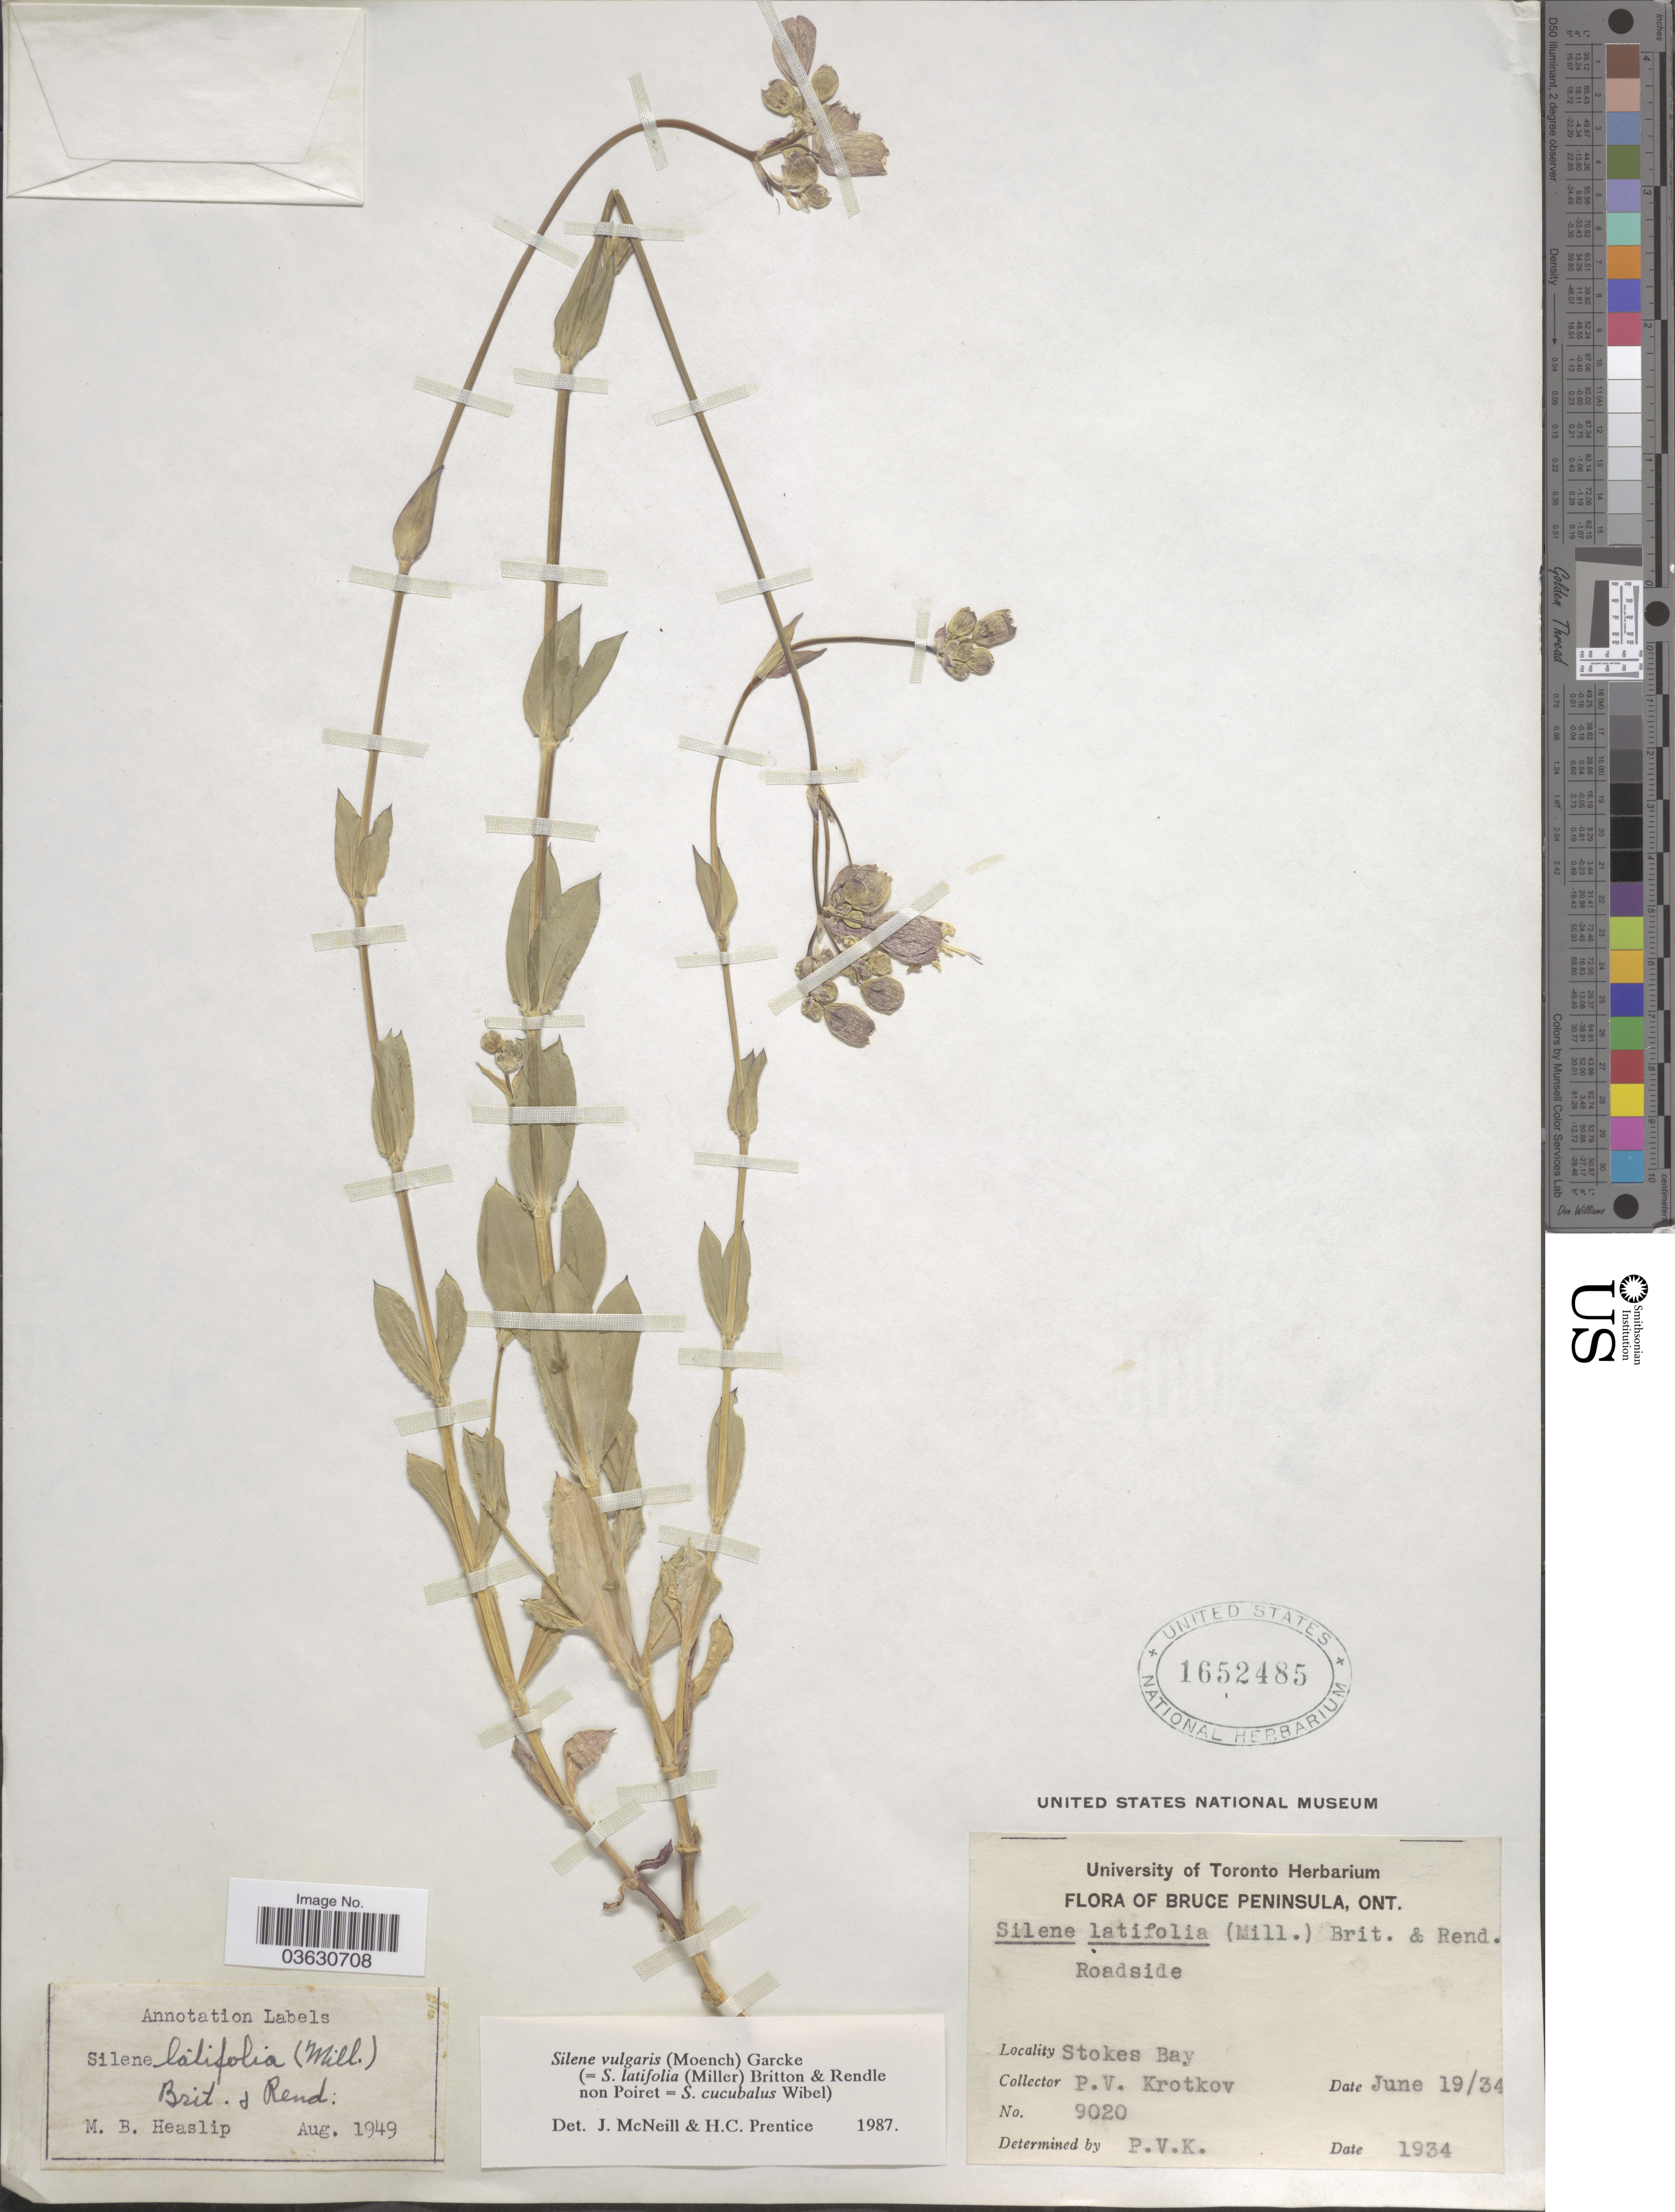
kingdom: Plantae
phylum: Tracheophyta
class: Magnoliopsida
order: Caryophyllales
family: Caryophyllaceae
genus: Silene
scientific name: Silene cucubalus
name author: L.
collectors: P. V. Krotkov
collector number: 9020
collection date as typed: Transcribed d/m/y: 19/6/34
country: Canada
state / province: Ontario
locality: Bruce Peninsula. Stokes Bay.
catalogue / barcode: US 1652485